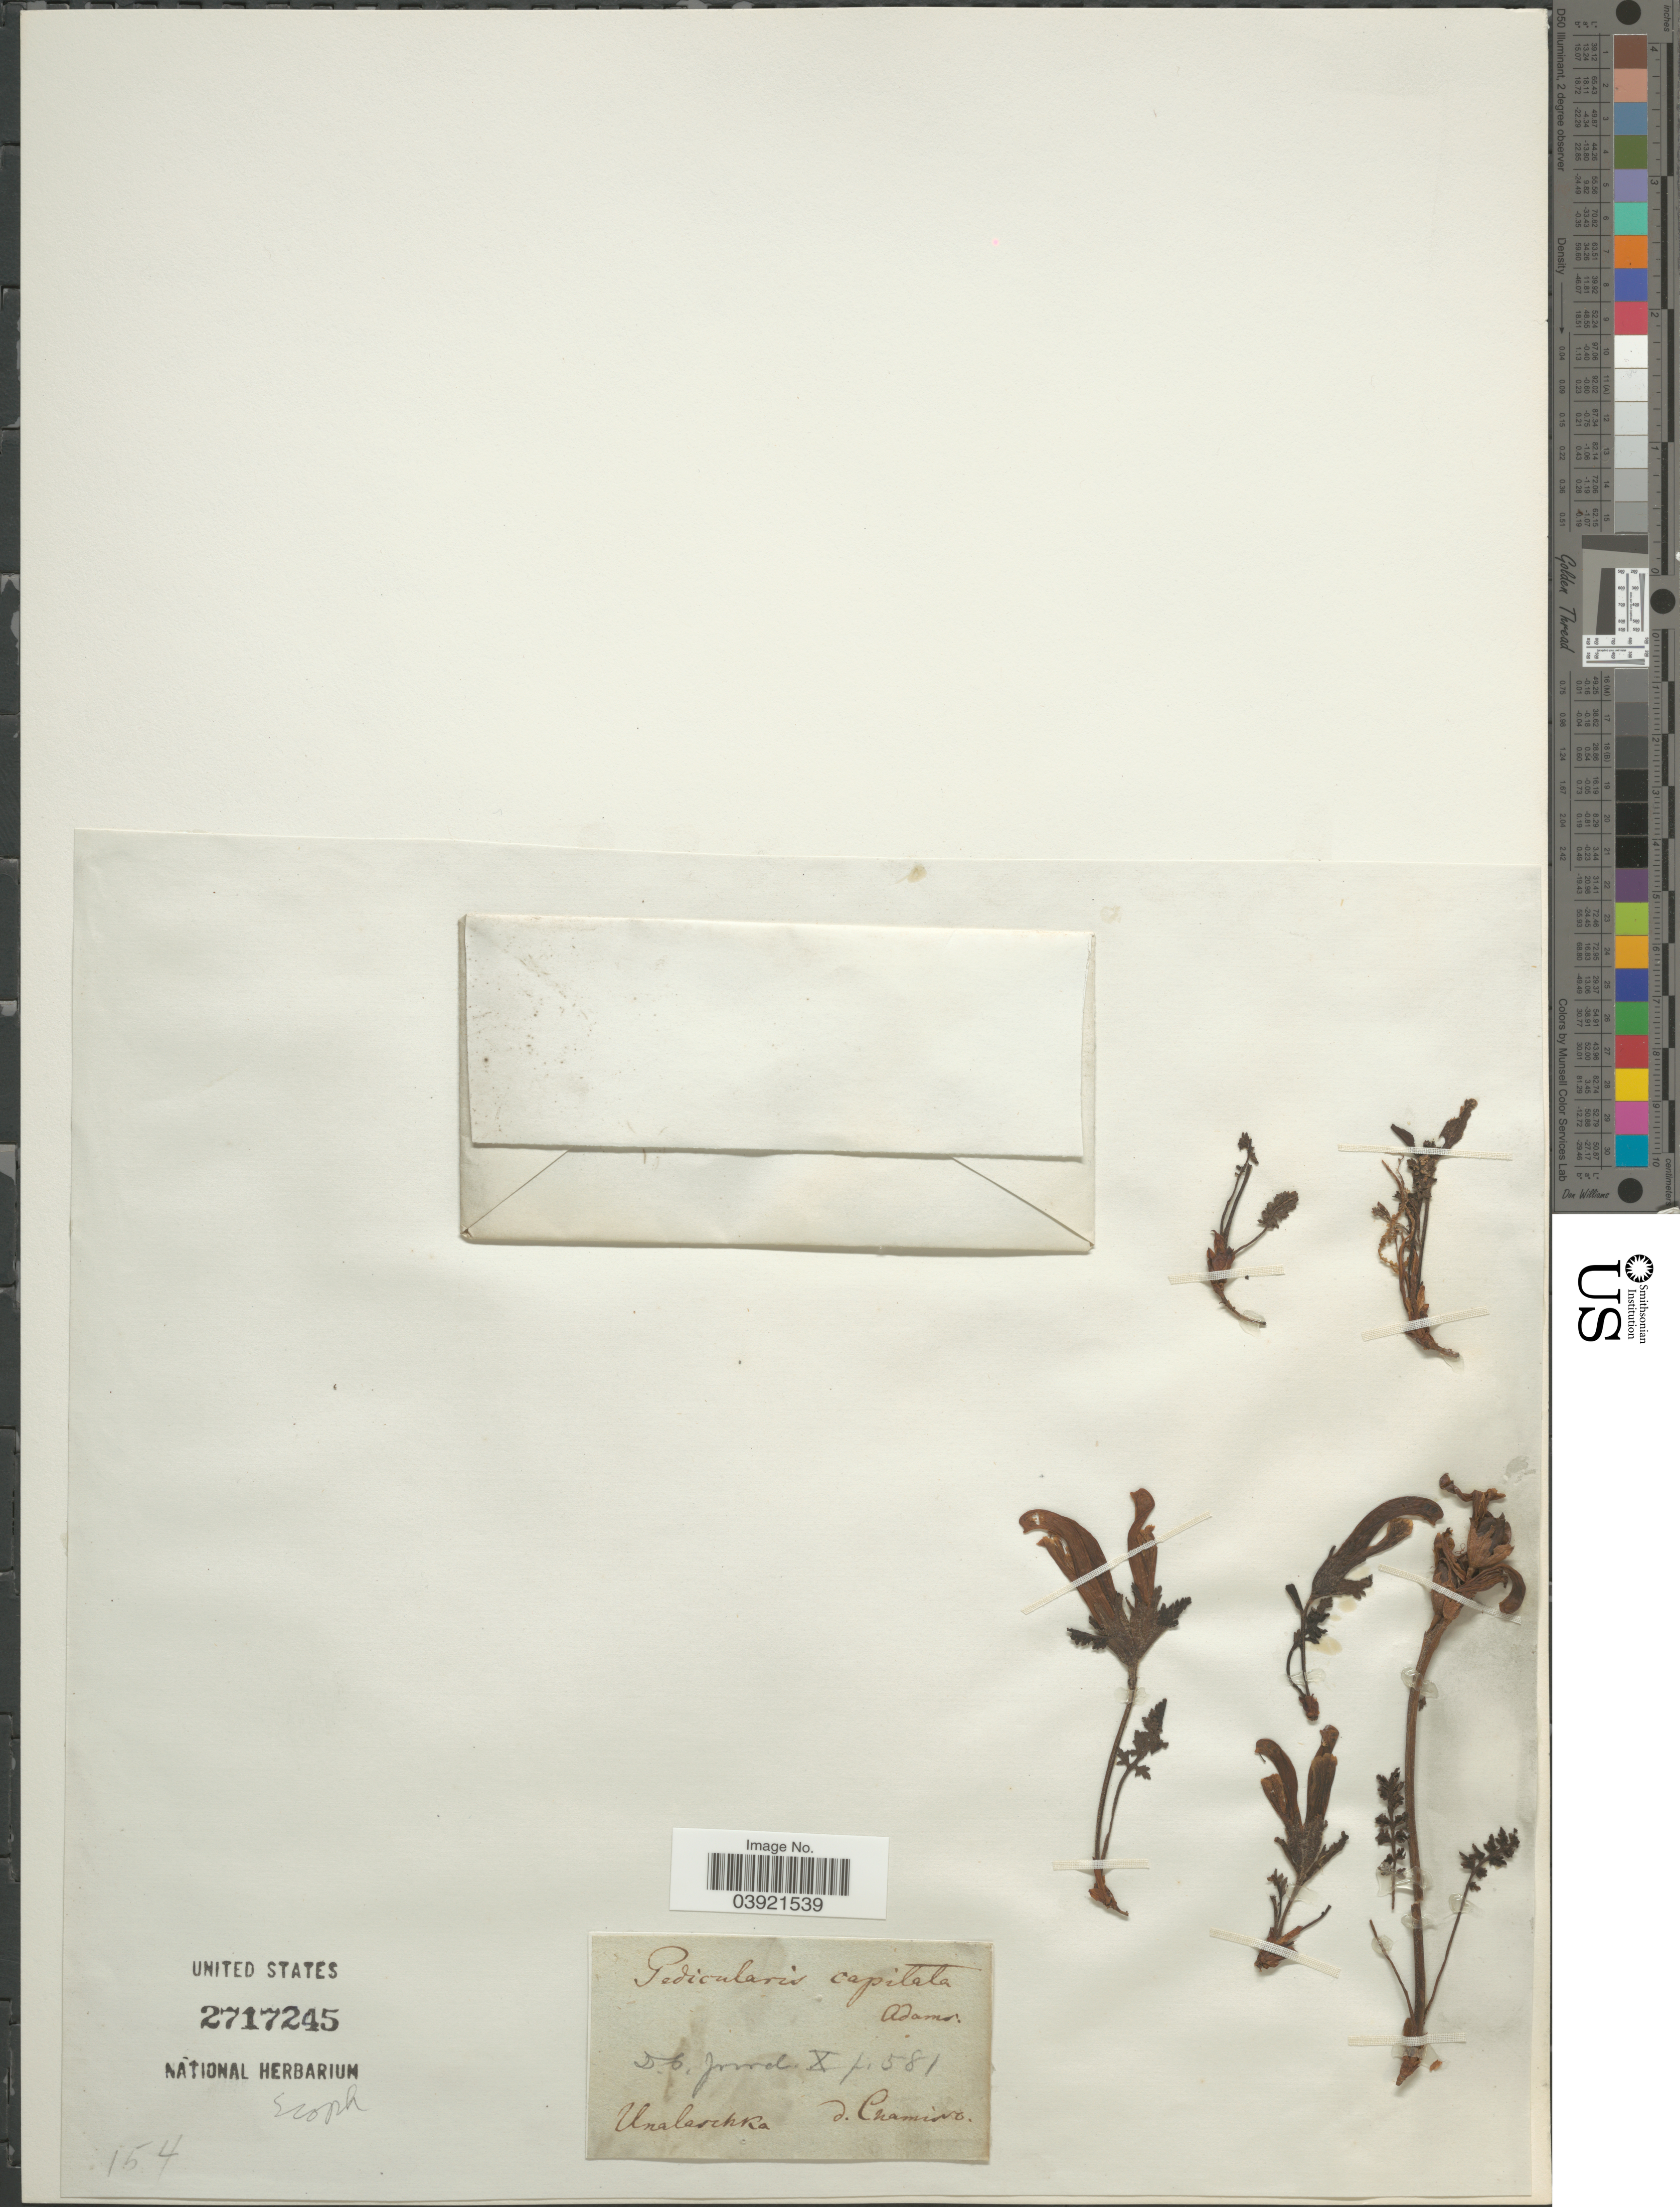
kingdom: Plantae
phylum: Tracheophyta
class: Magnoliopsida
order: Lamiales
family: Orobanchaceae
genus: Pedicularis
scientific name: Pedicularis capitata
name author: Adams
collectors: de Chamisso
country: United States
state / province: Alaska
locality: Unalaschka.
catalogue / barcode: US 2717245